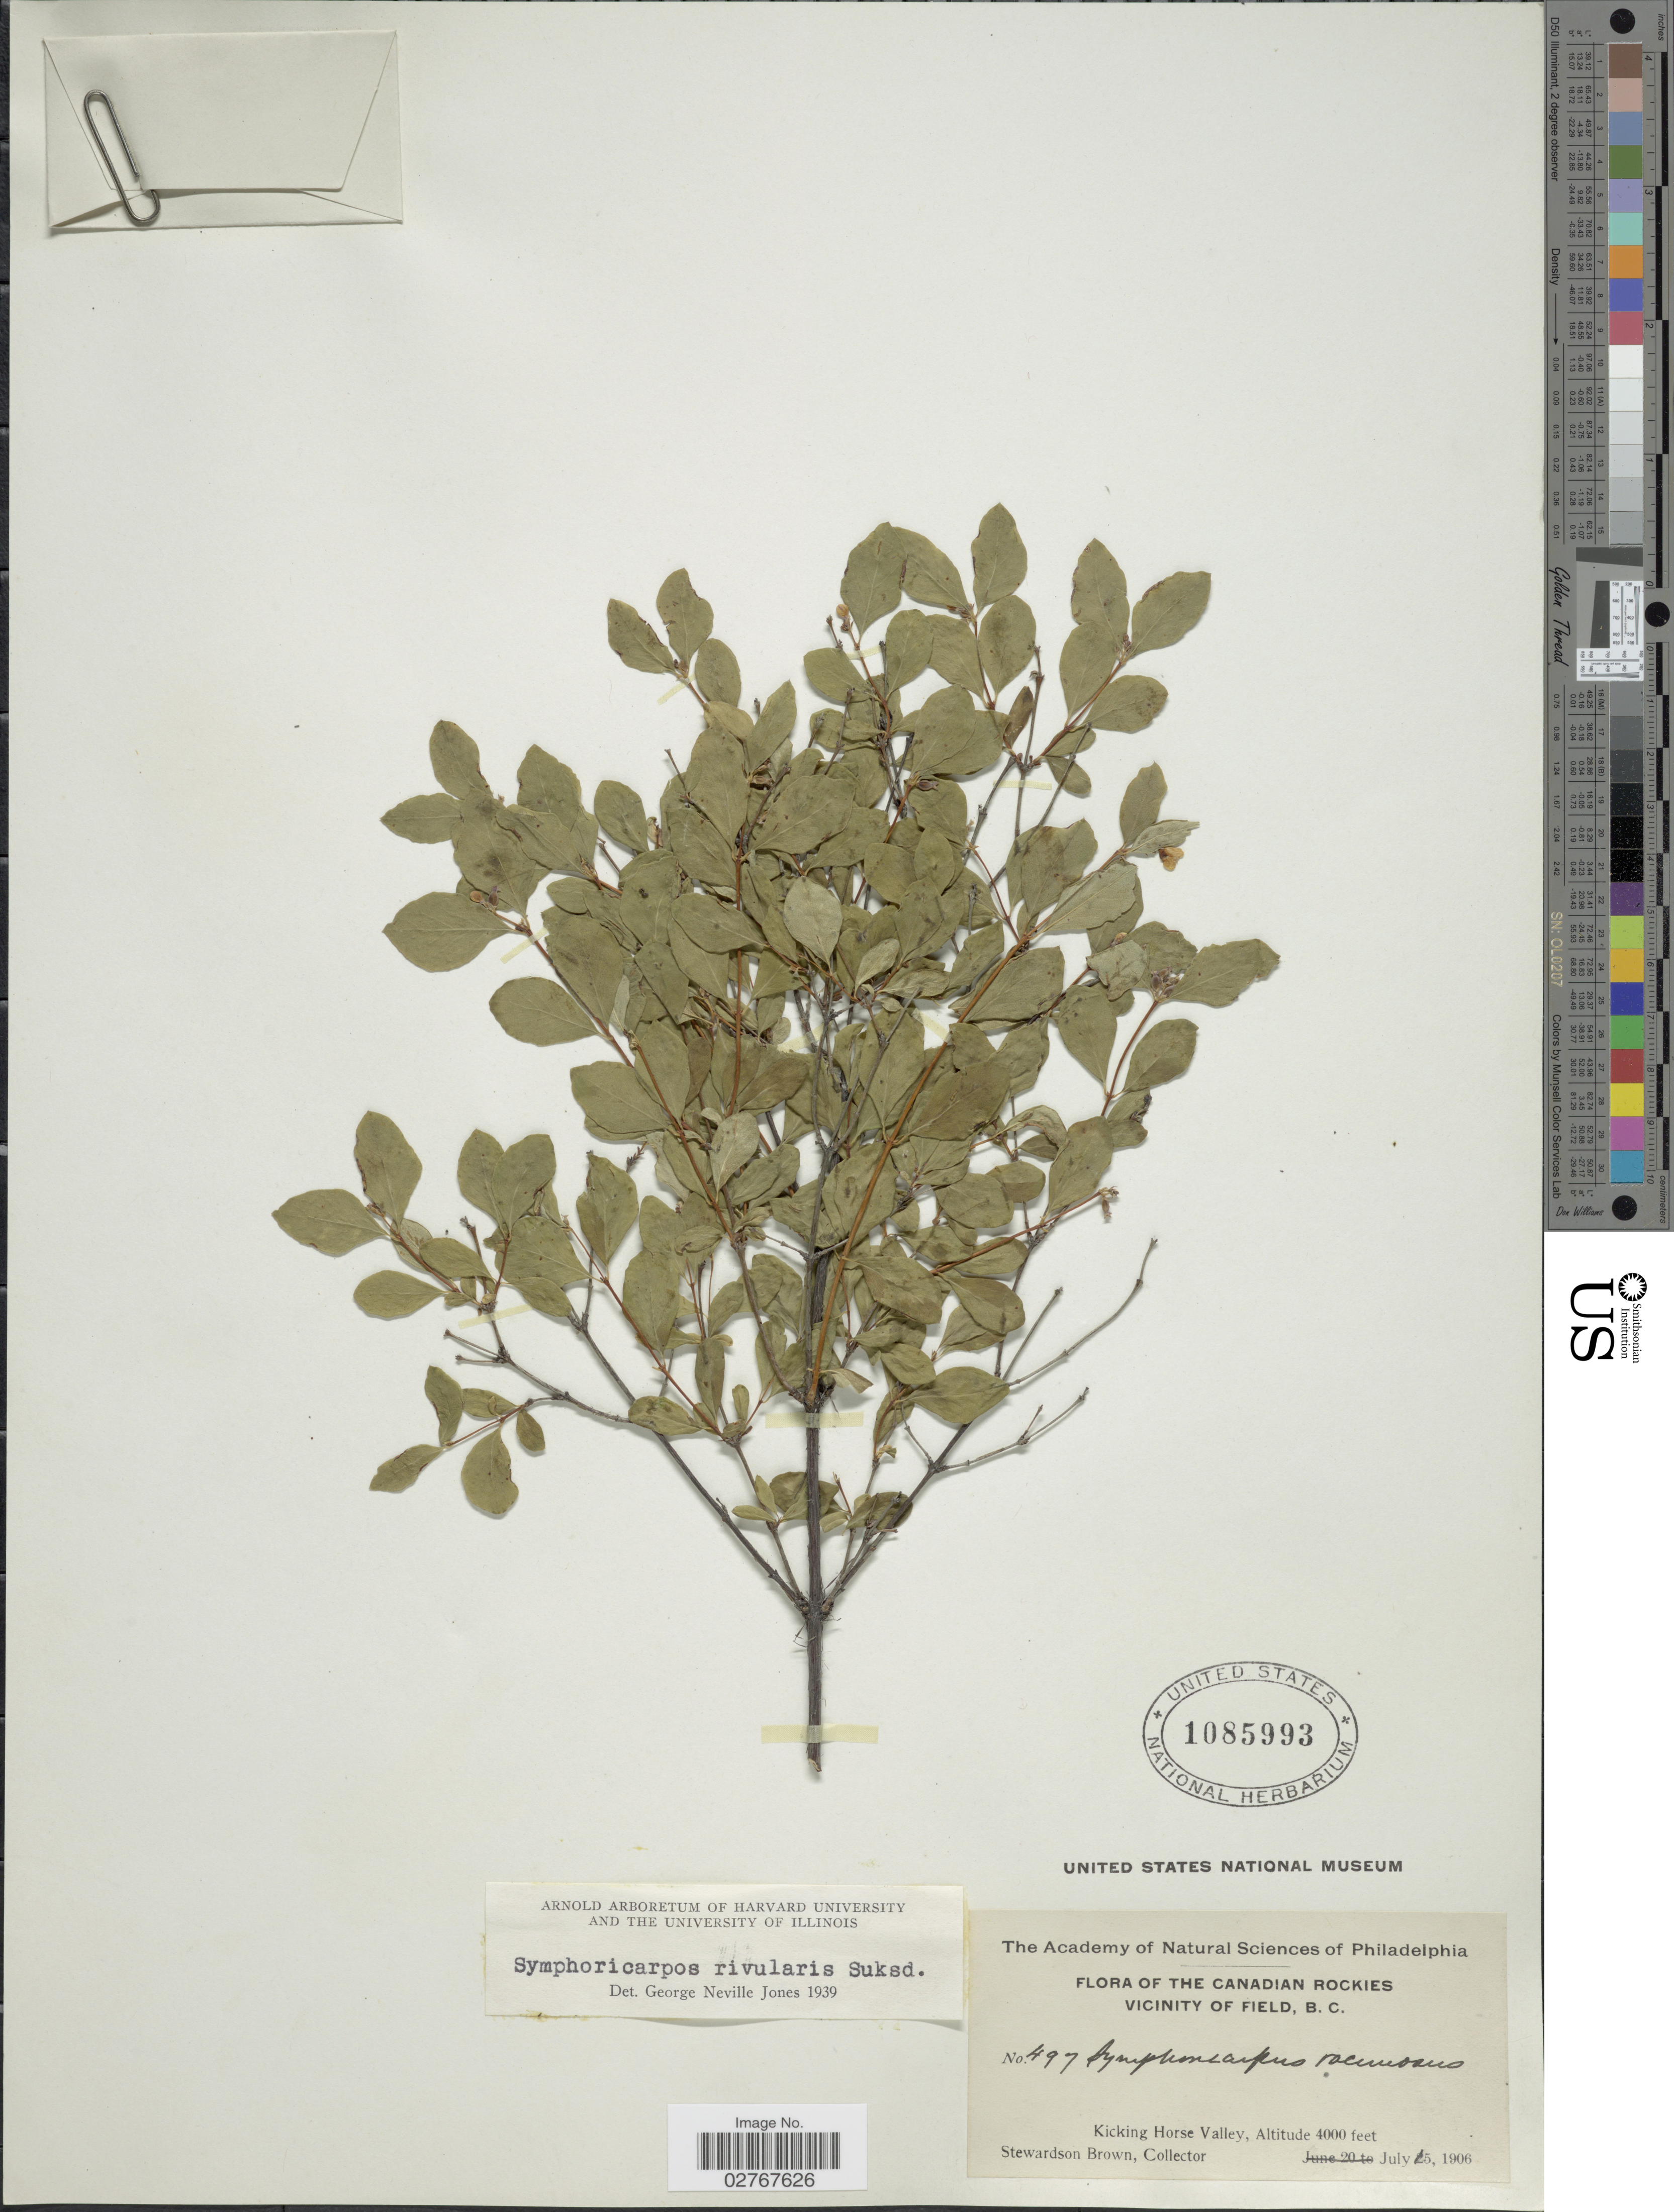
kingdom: Plantae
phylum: Tracheophyta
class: Magnoliopsida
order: Dipsacales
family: Caprifoliaceae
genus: Symphoricarpos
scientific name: Symphoricarpos rivularis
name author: Suksd.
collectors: S. Brown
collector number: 497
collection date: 1906-07-15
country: Canada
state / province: British Columbia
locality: Canadian Rockies, Vicinity of Field. Kicking Horse Valley.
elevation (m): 1219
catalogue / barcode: US 1085993